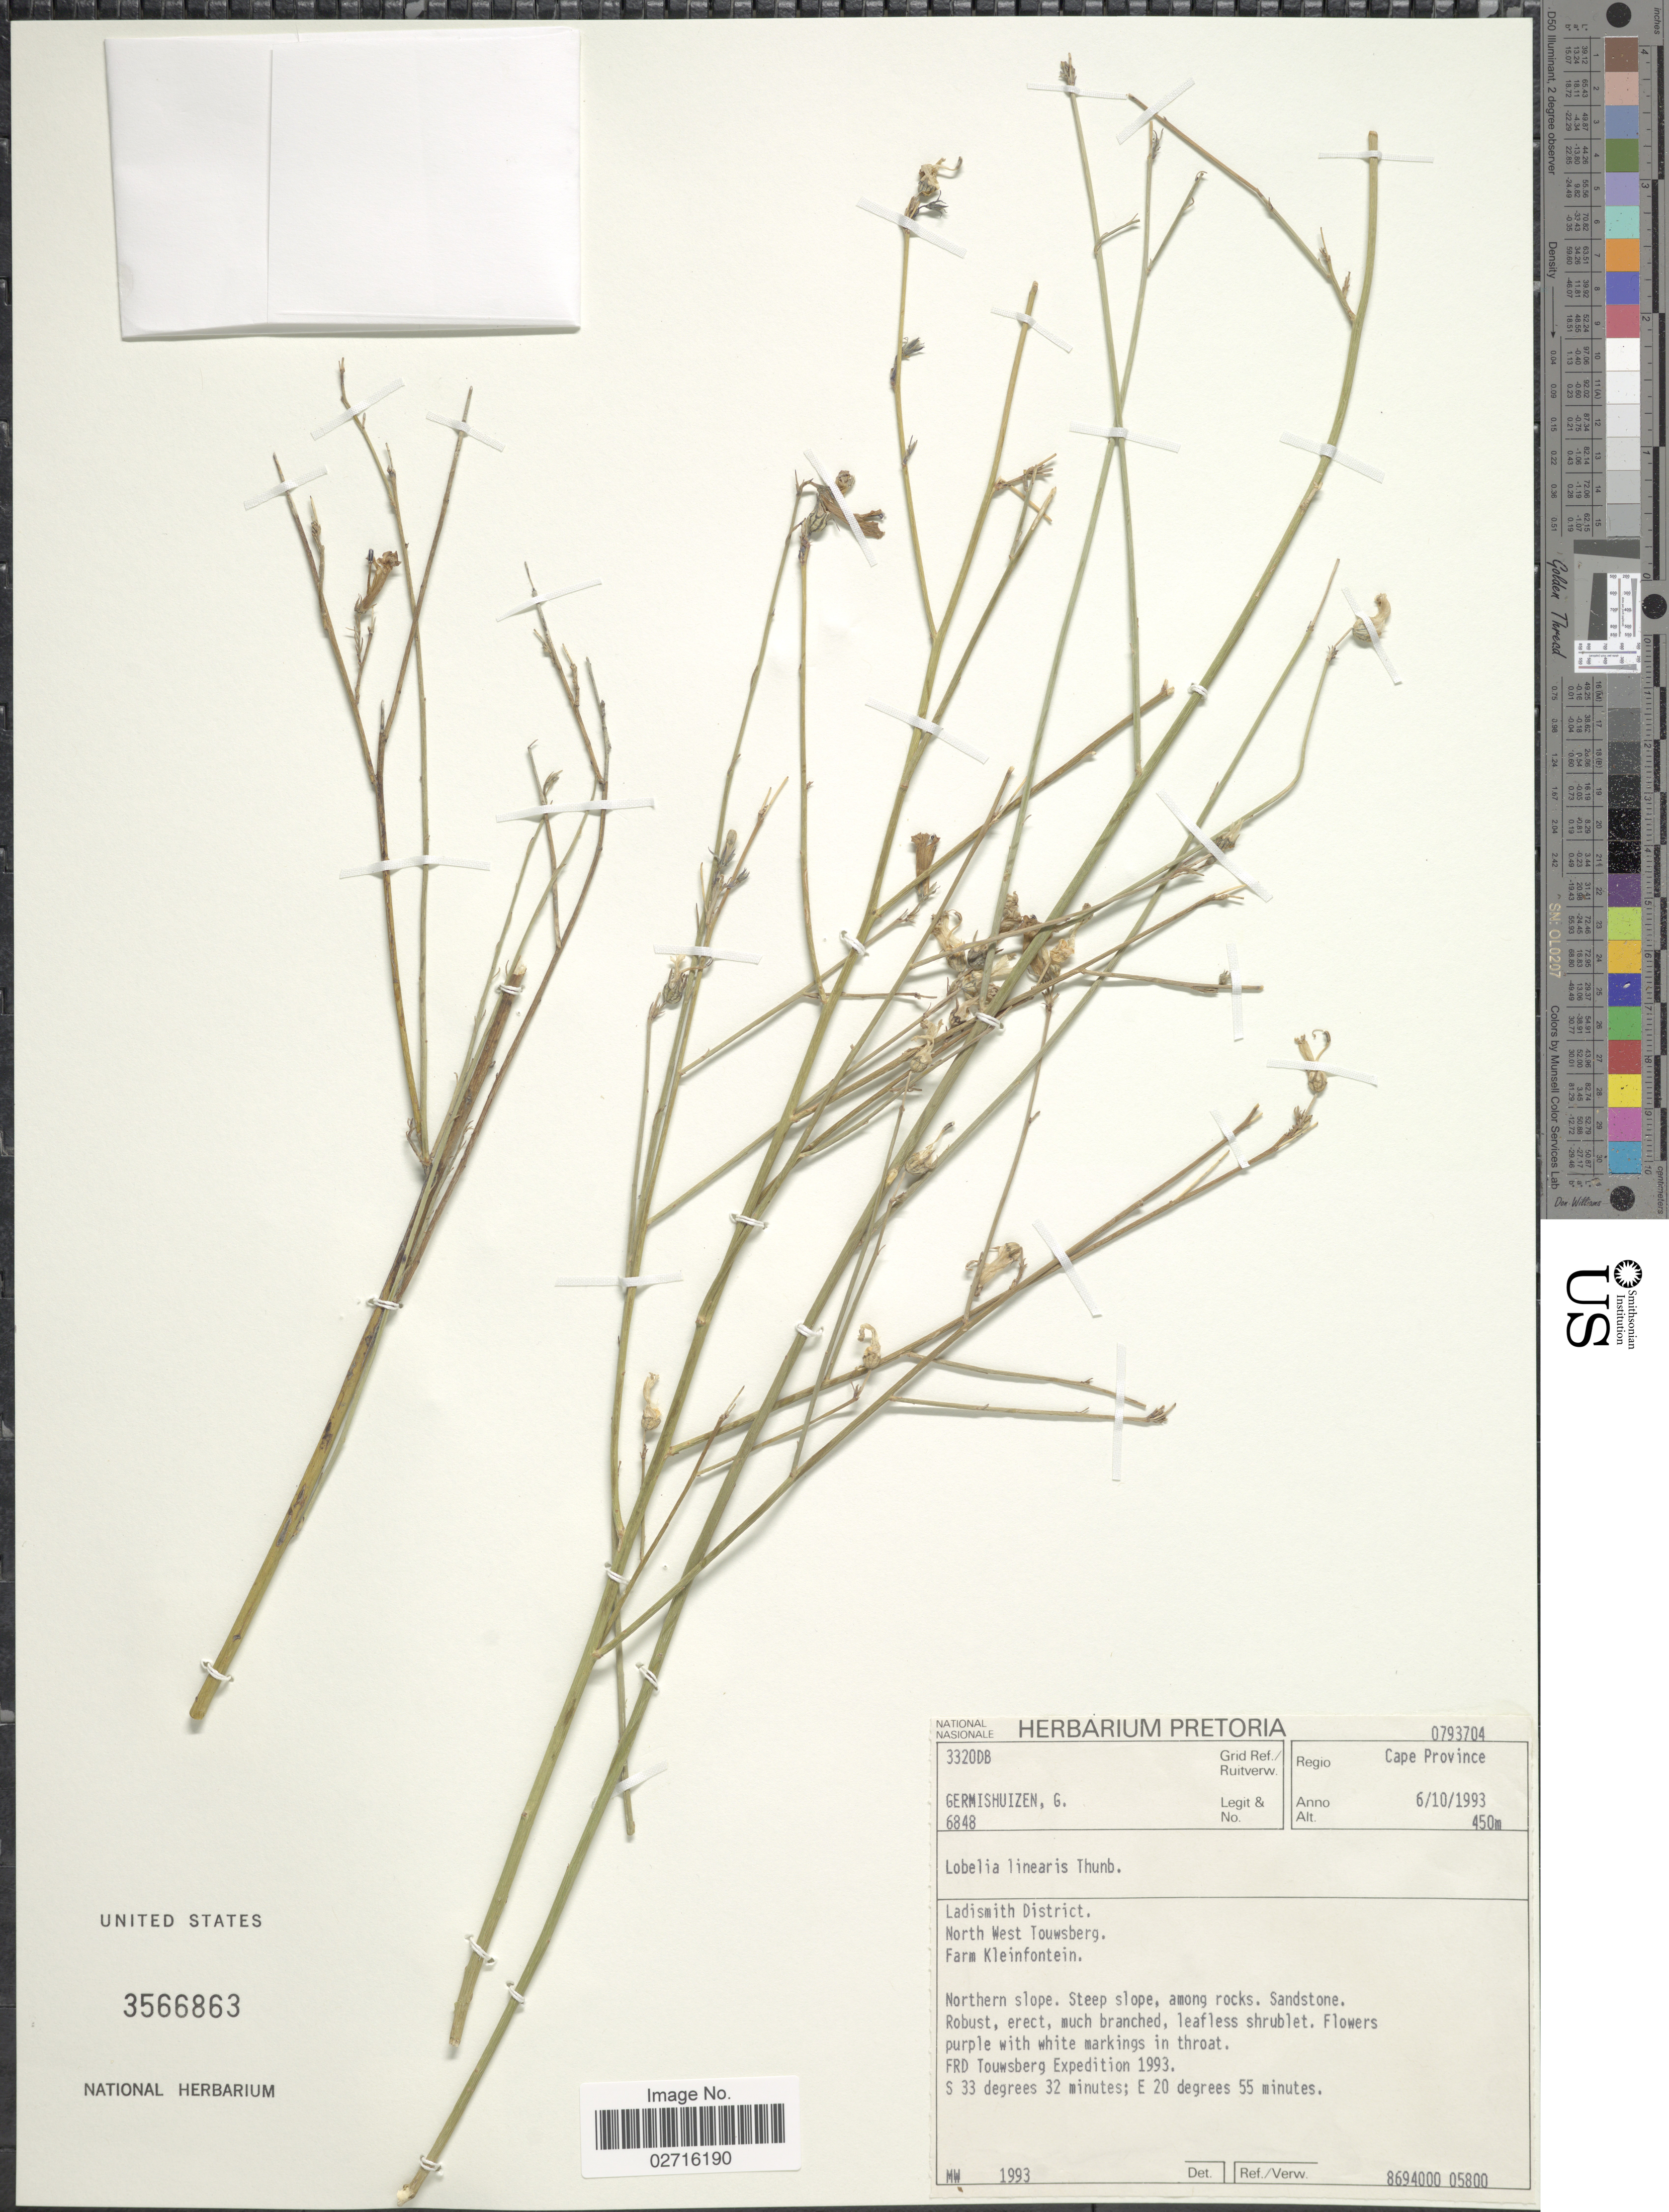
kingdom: Plantae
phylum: Tracheophyta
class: Magnoliopsida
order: Asterales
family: Campanulaceae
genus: Lobelia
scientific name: Lobelia linearis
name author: Thunb.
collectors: G. Germishuizen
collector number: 6848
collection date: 1993-10-06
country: South Africa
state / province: Western Cape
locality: Regio Cape Province, Ladismith District. North West Touwsberg. Farm Kleinfontein. Northern slope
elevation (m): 450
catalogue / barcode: US 3566863